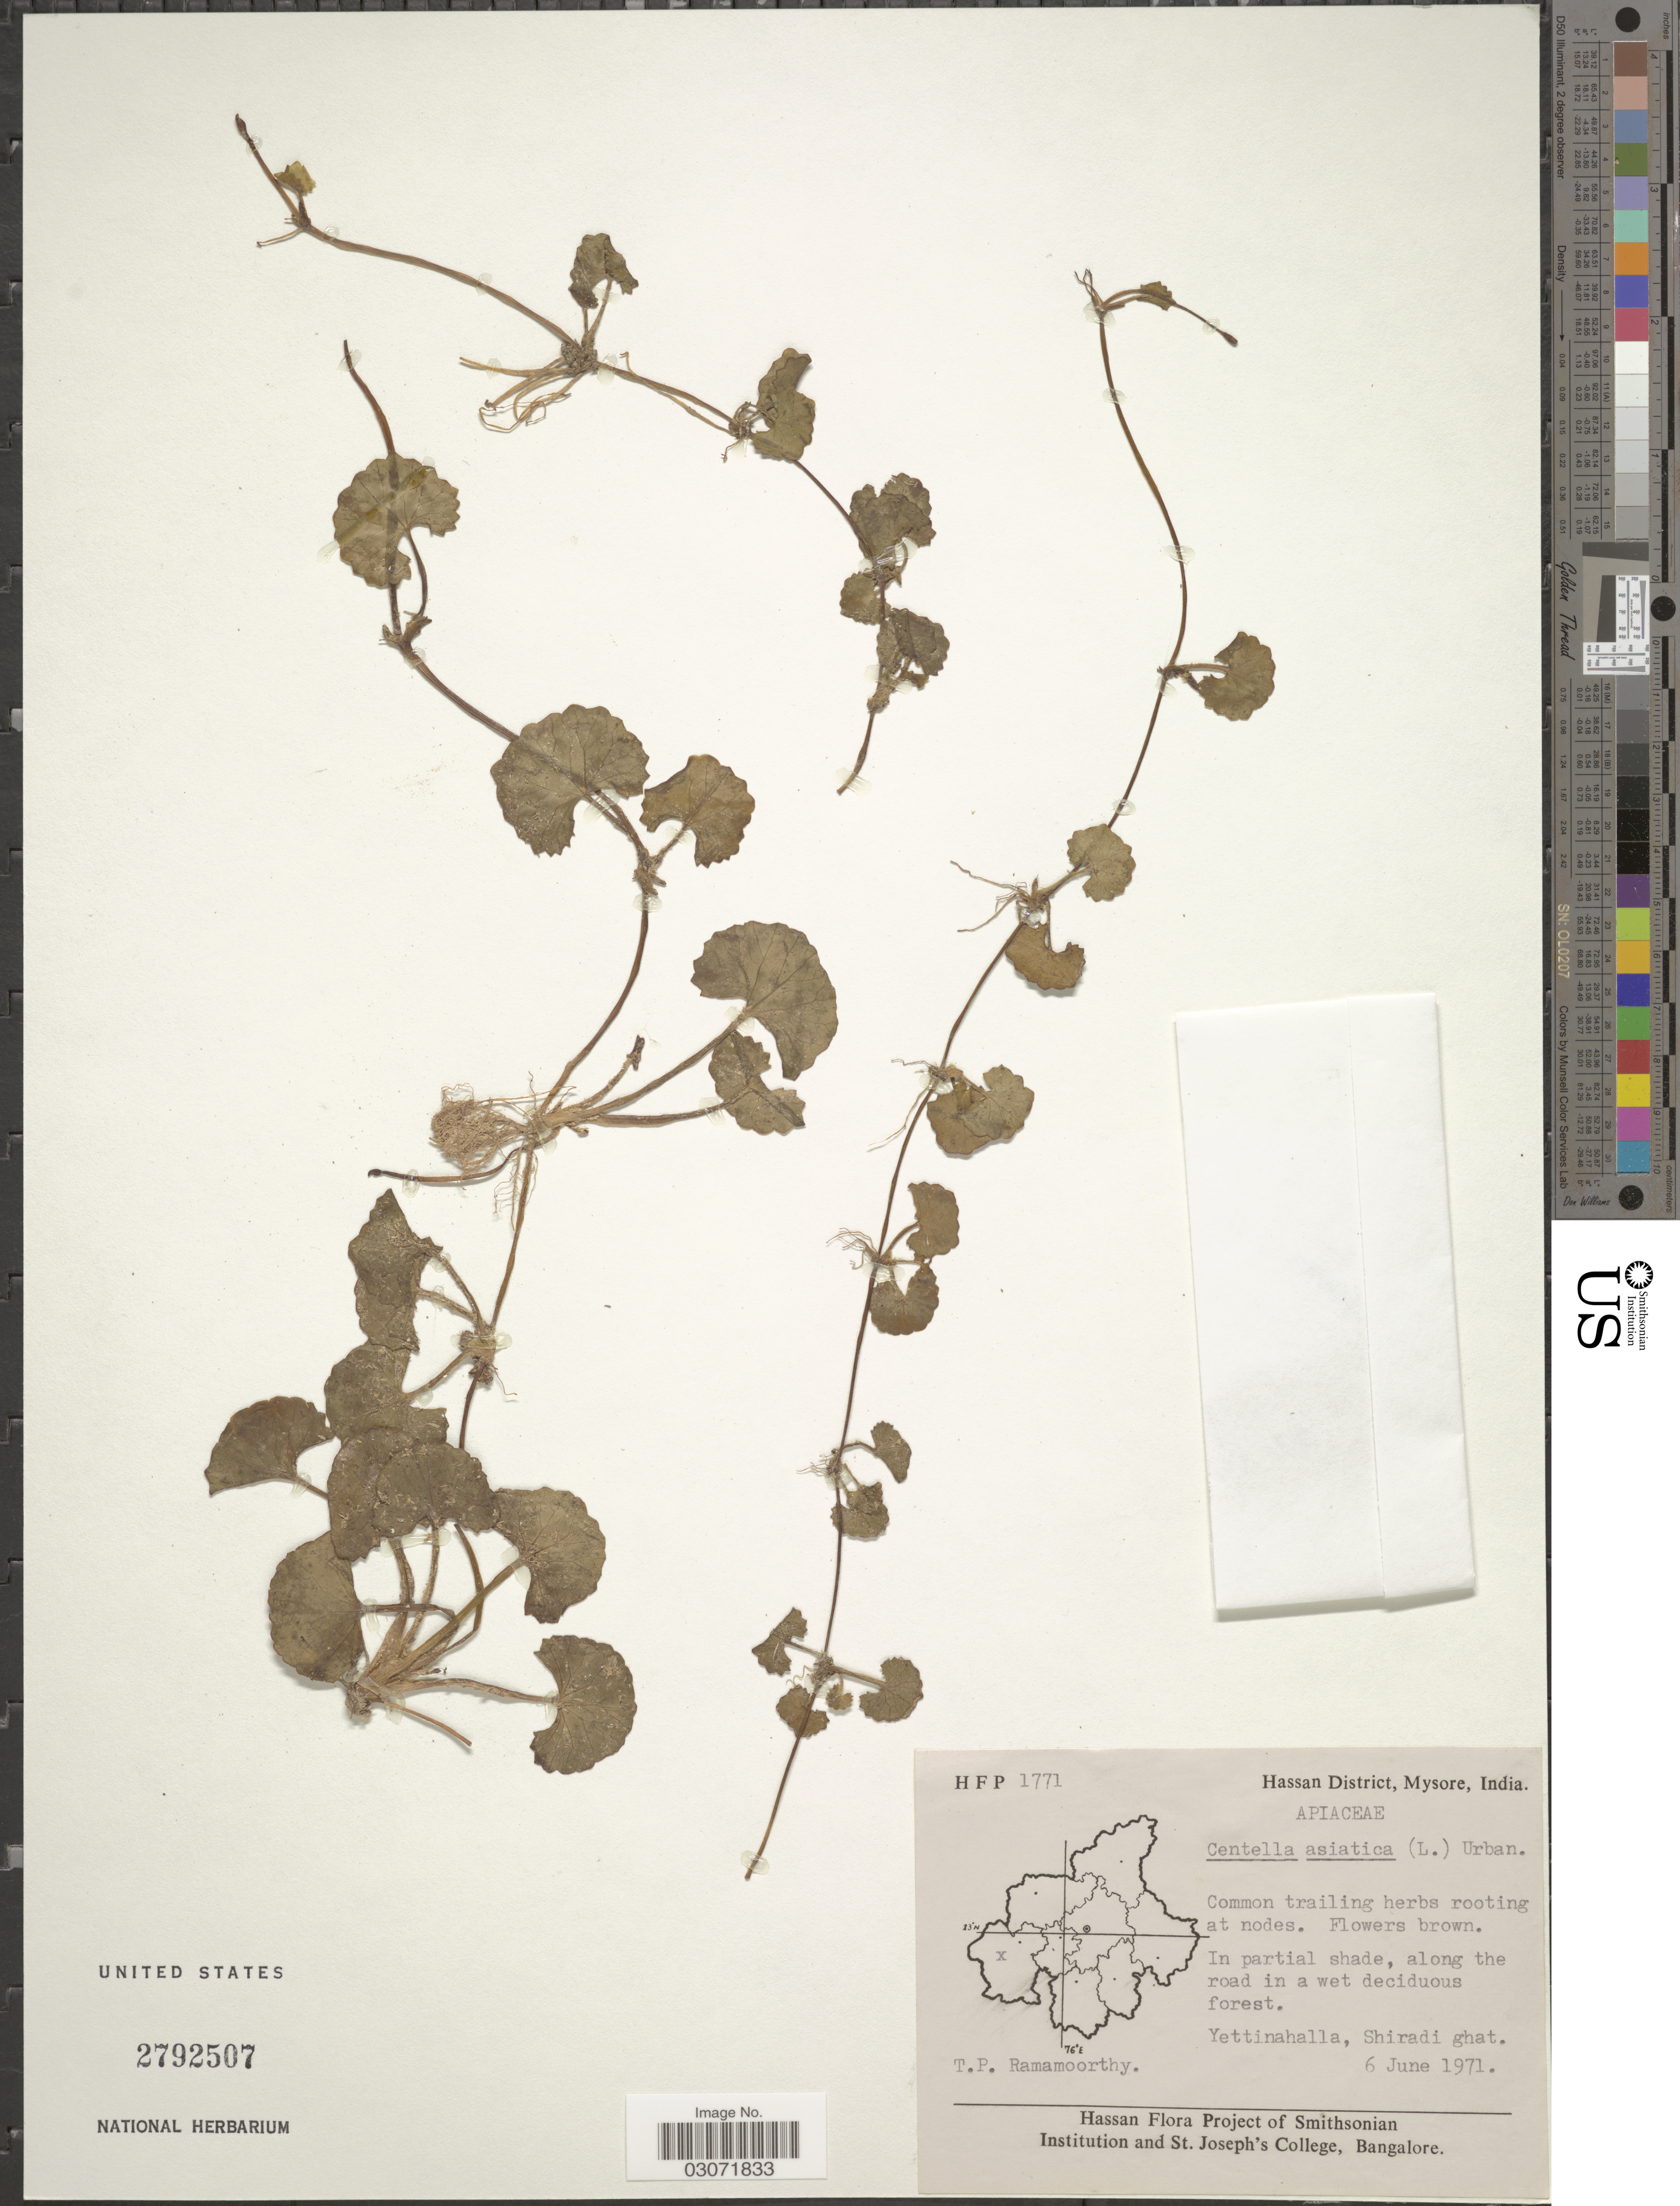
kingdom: Plantae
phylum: Tracheophyta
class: Magnoliopsida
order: Apiales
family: Apiaceae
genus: Centella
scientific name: Centella asiatica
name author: (L.) Urb.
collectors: T. P. Ramamoorthy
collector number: H F P 1771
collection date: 1971-06-06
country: India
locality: Hassan District, Mysore. Yettinahalla, Shiradi ghat.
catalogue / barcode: US 2792507